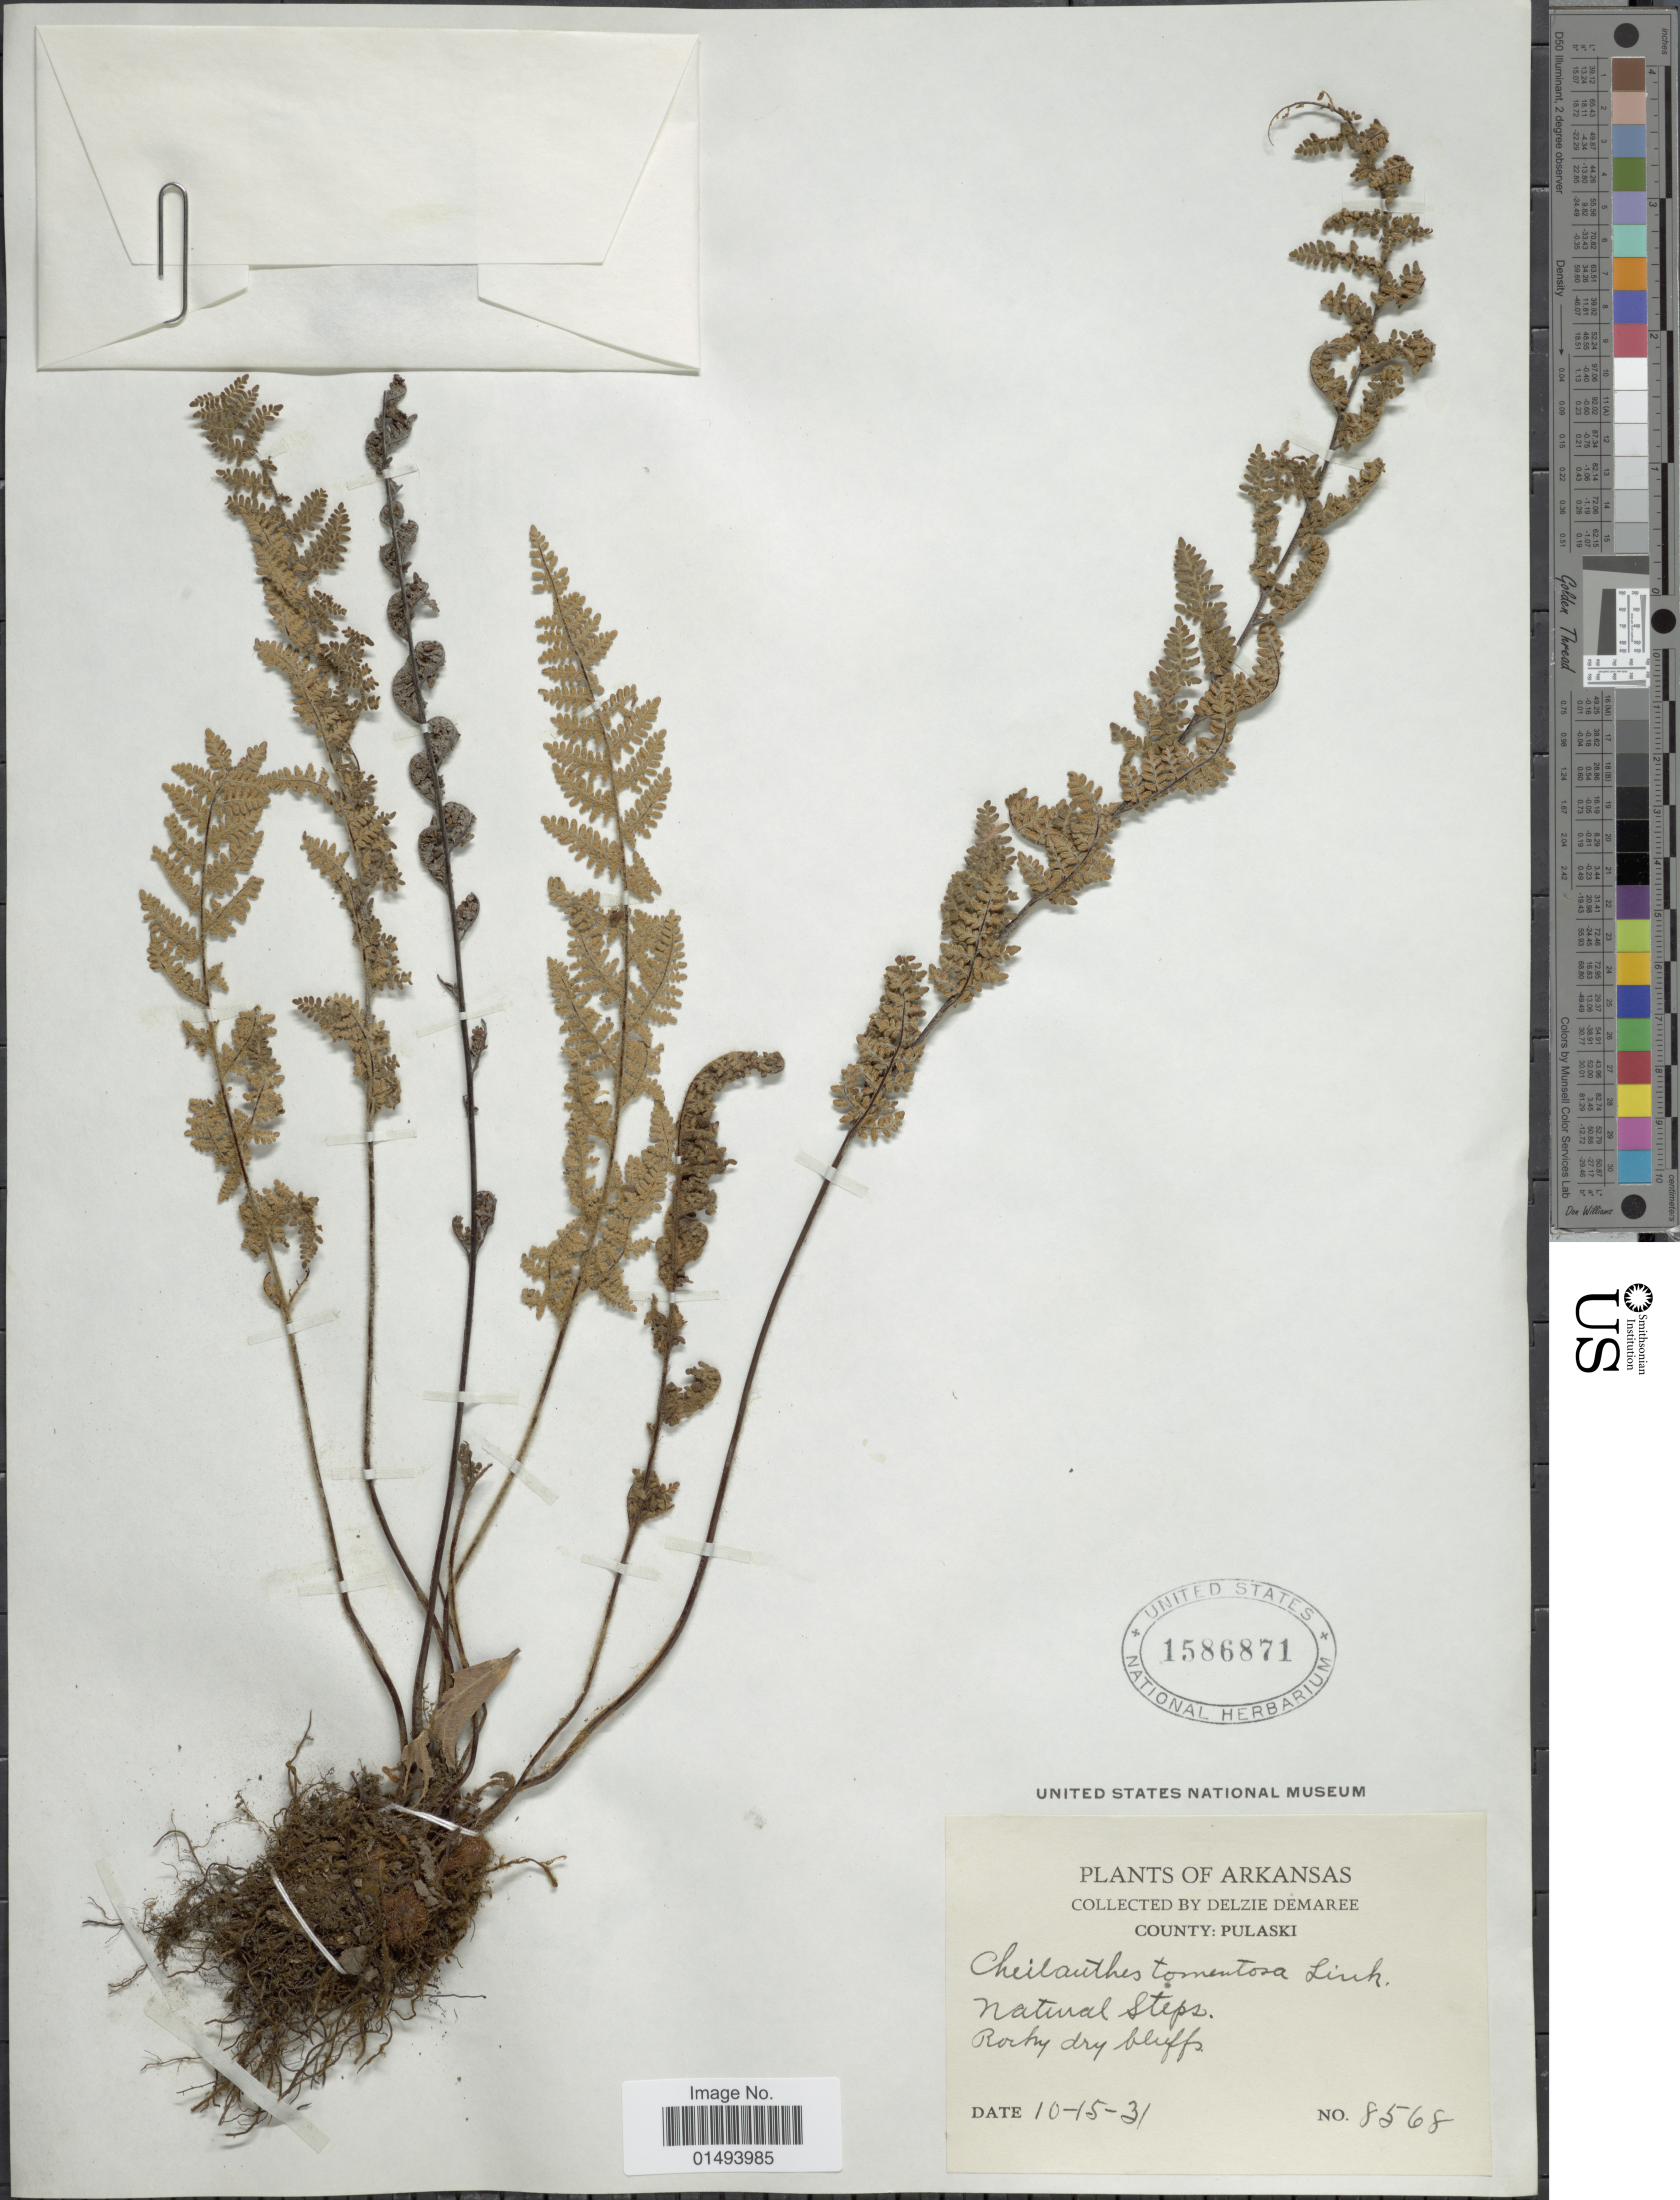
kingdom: Plantae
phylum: Tracheophyta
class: Polypodiopsida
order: Polypodiales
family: Pteridaceae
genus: Myriopteris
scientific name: Myriopteris tomentosa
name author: (Link) Fée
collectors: D. Demaree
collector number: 8568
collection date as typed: Transcribed d/m/y: 15/10/31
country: United States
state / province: Arkansas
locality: Plants of Arkansas, County: Pulaski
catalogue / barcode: US 1586871